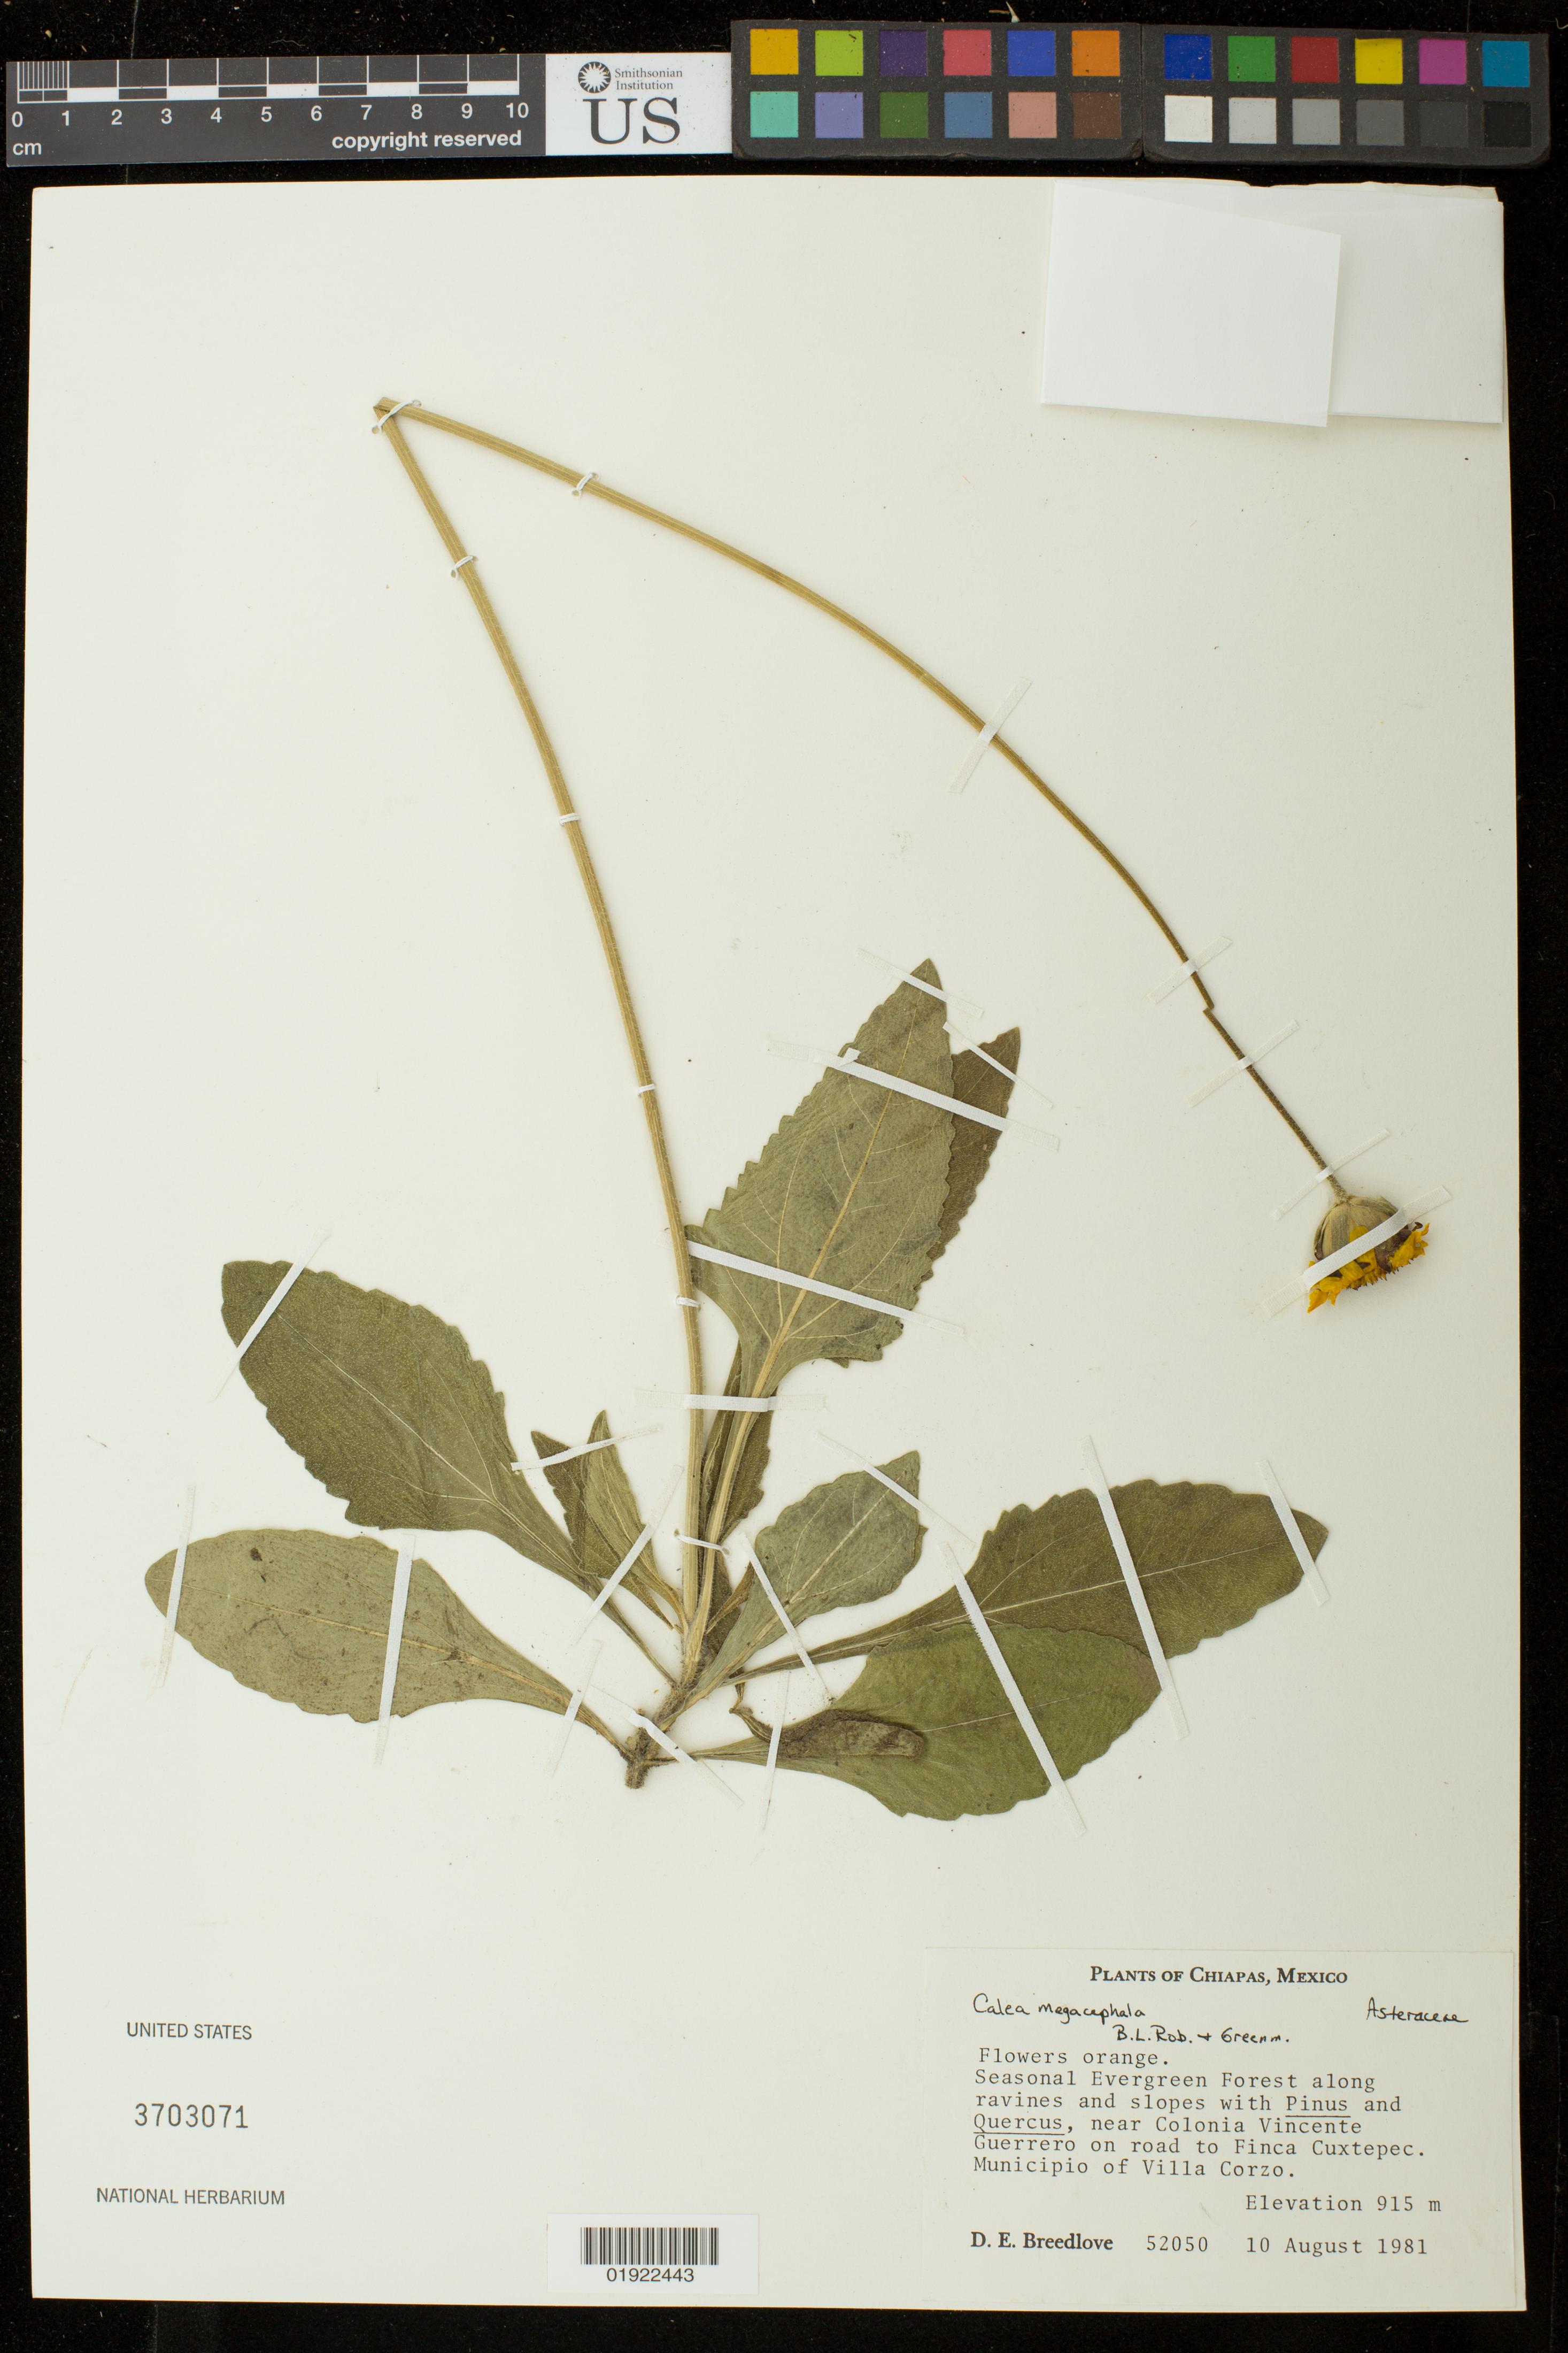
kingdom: Plantae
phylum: Tracheophyta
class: Magnoliopsida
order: Asterales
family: Asteraceae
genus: Calea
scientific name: Calea megacephala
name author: B.L. Rob. & Greenm.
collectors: D. E. Breedlove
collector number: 52050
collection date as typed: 10 August 1981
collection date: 1981-08-10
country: Mexico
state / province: Chiapas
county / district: Villa Corzo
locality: near Colonia Vincente Guerrero on road to Finca Cuxtepec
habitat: seasonal evergreen forest along ravince and slopes with Pinus and Quercus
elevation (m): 915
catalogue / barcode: US 3703071